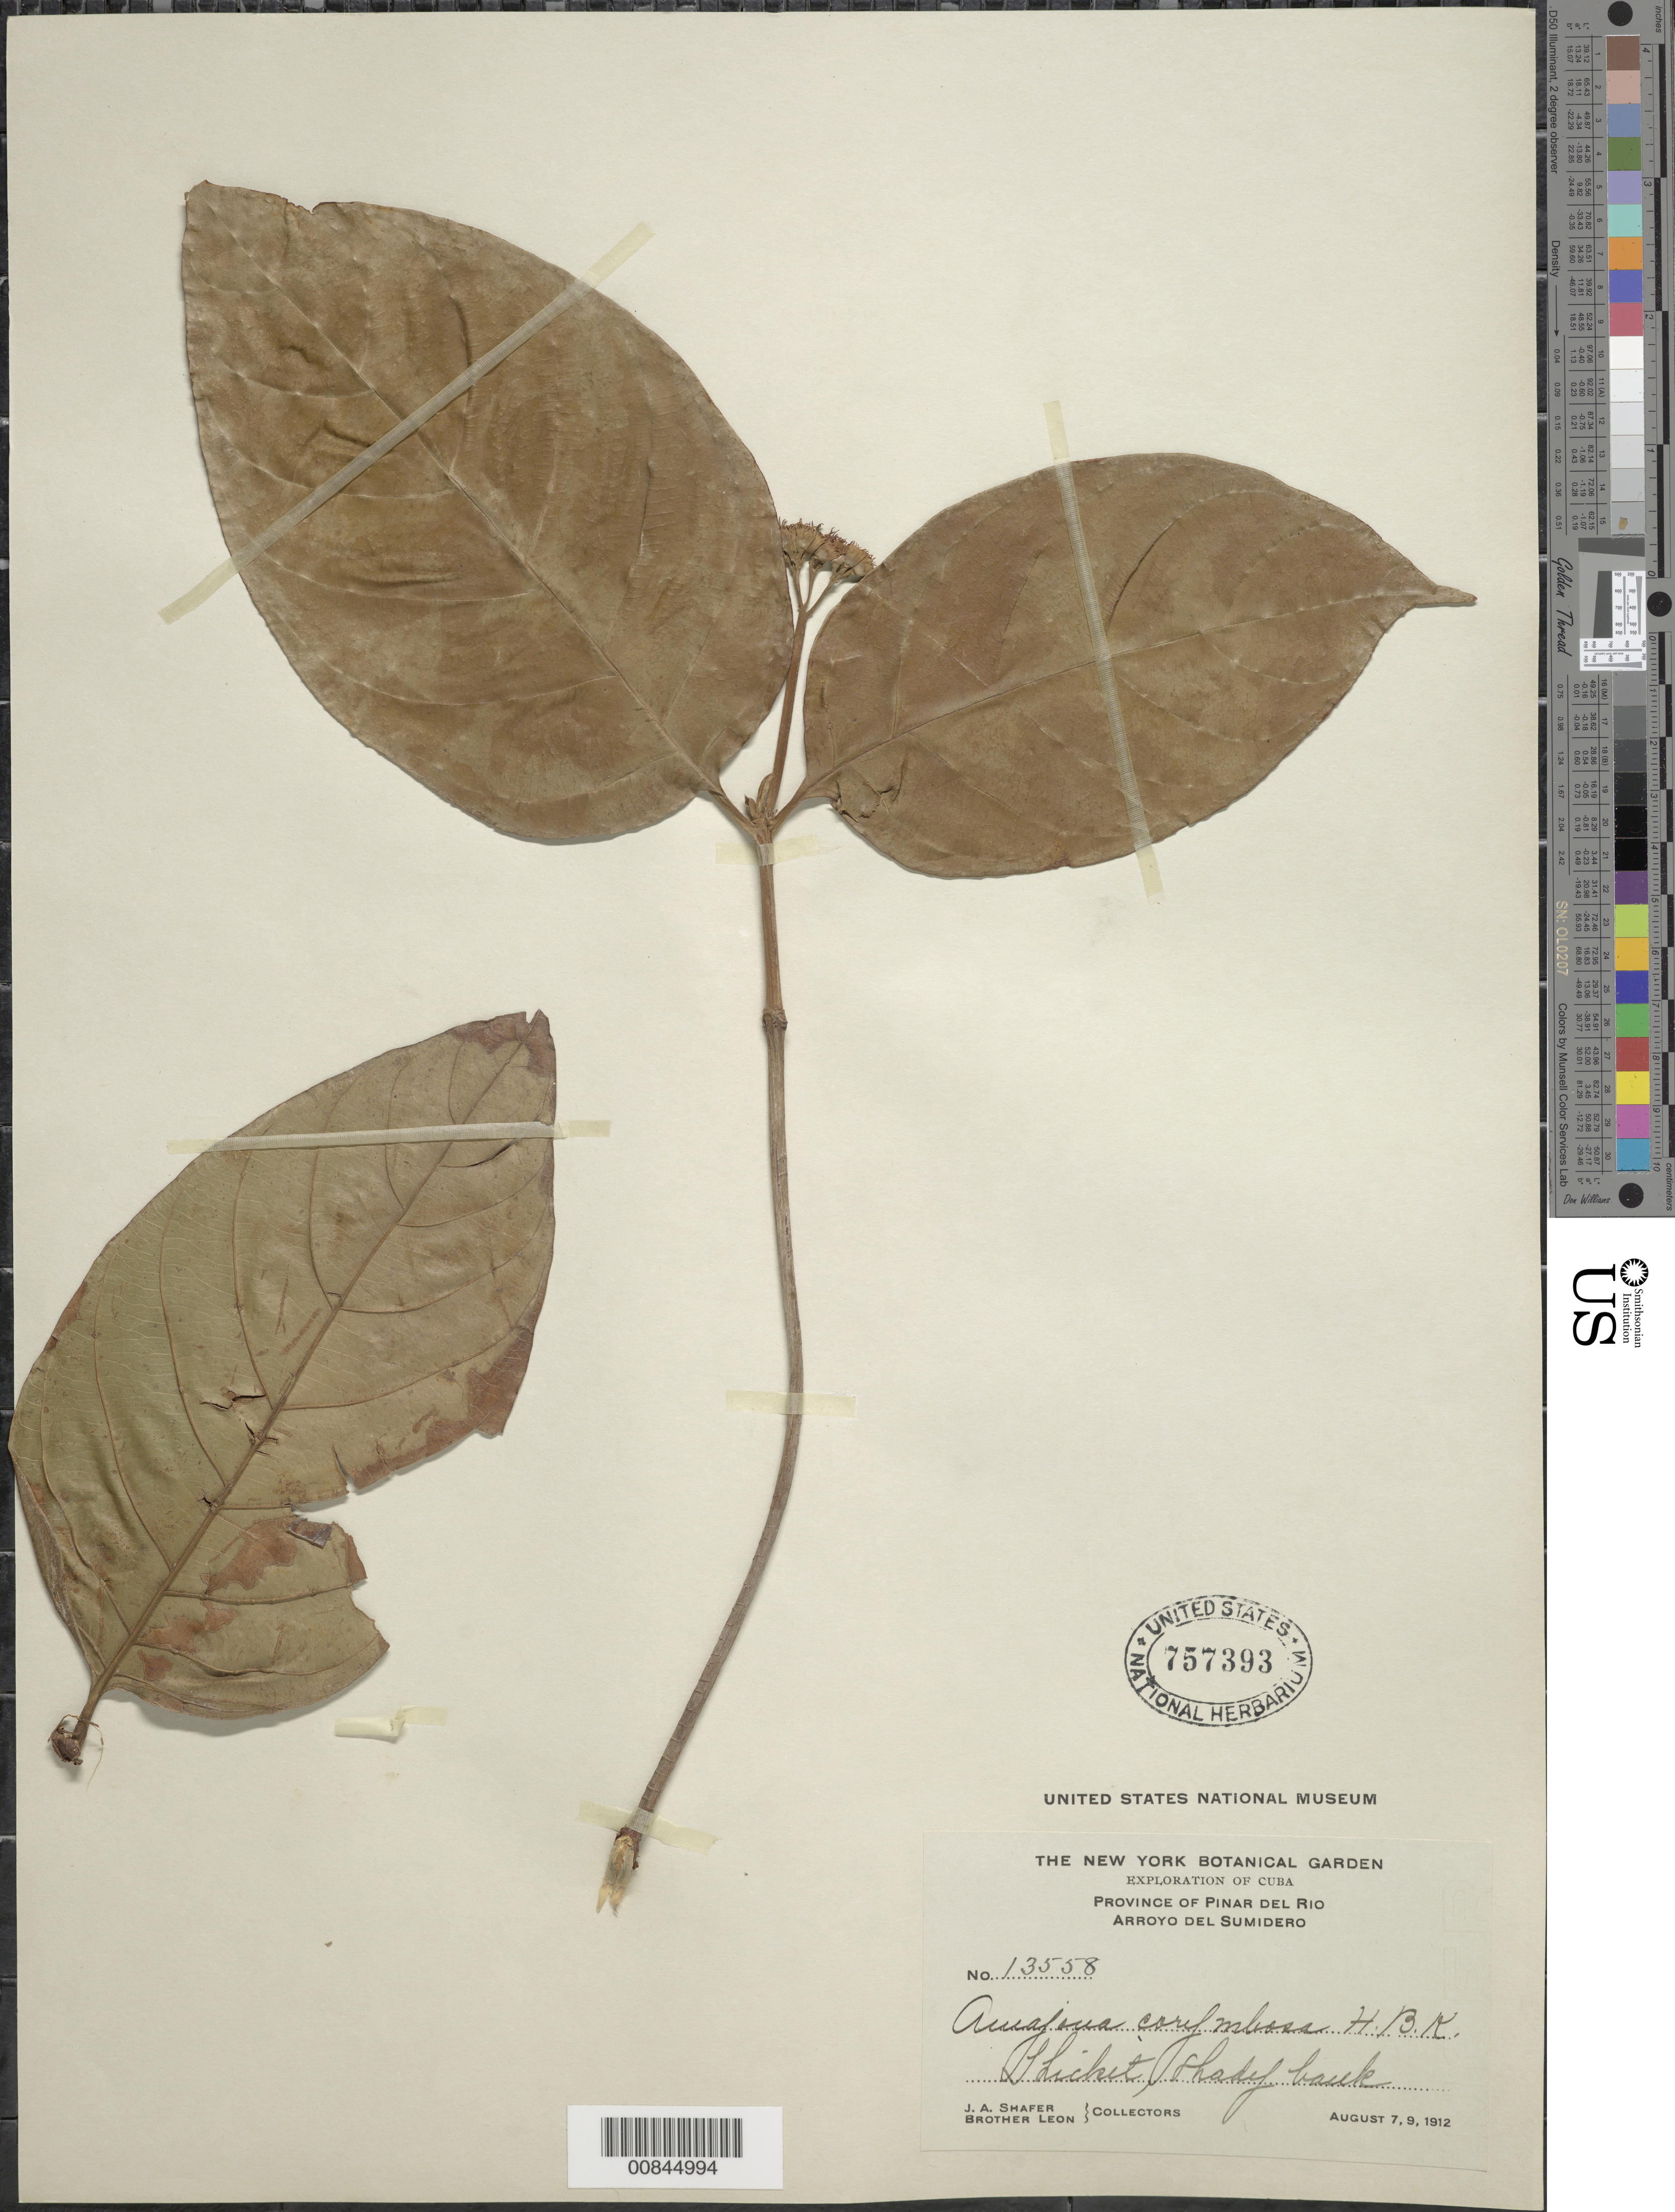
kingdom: Plantae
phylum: Tracheophyta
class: Magnoliopsida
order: Gentianales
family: Rubiaceae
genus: Amaioua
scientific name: Amaioua corymbosa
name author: Kunth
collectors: J. A. Shafer & Bro. León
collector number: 13558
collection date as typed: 07 Aug 1912 and 09 Aug 1912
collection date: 1912-08-07,1912-08-09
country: Cuba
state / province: Pinar del Río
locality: Arroyo del Sumidero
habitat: Thicket, shady bank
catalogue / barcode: US 757393